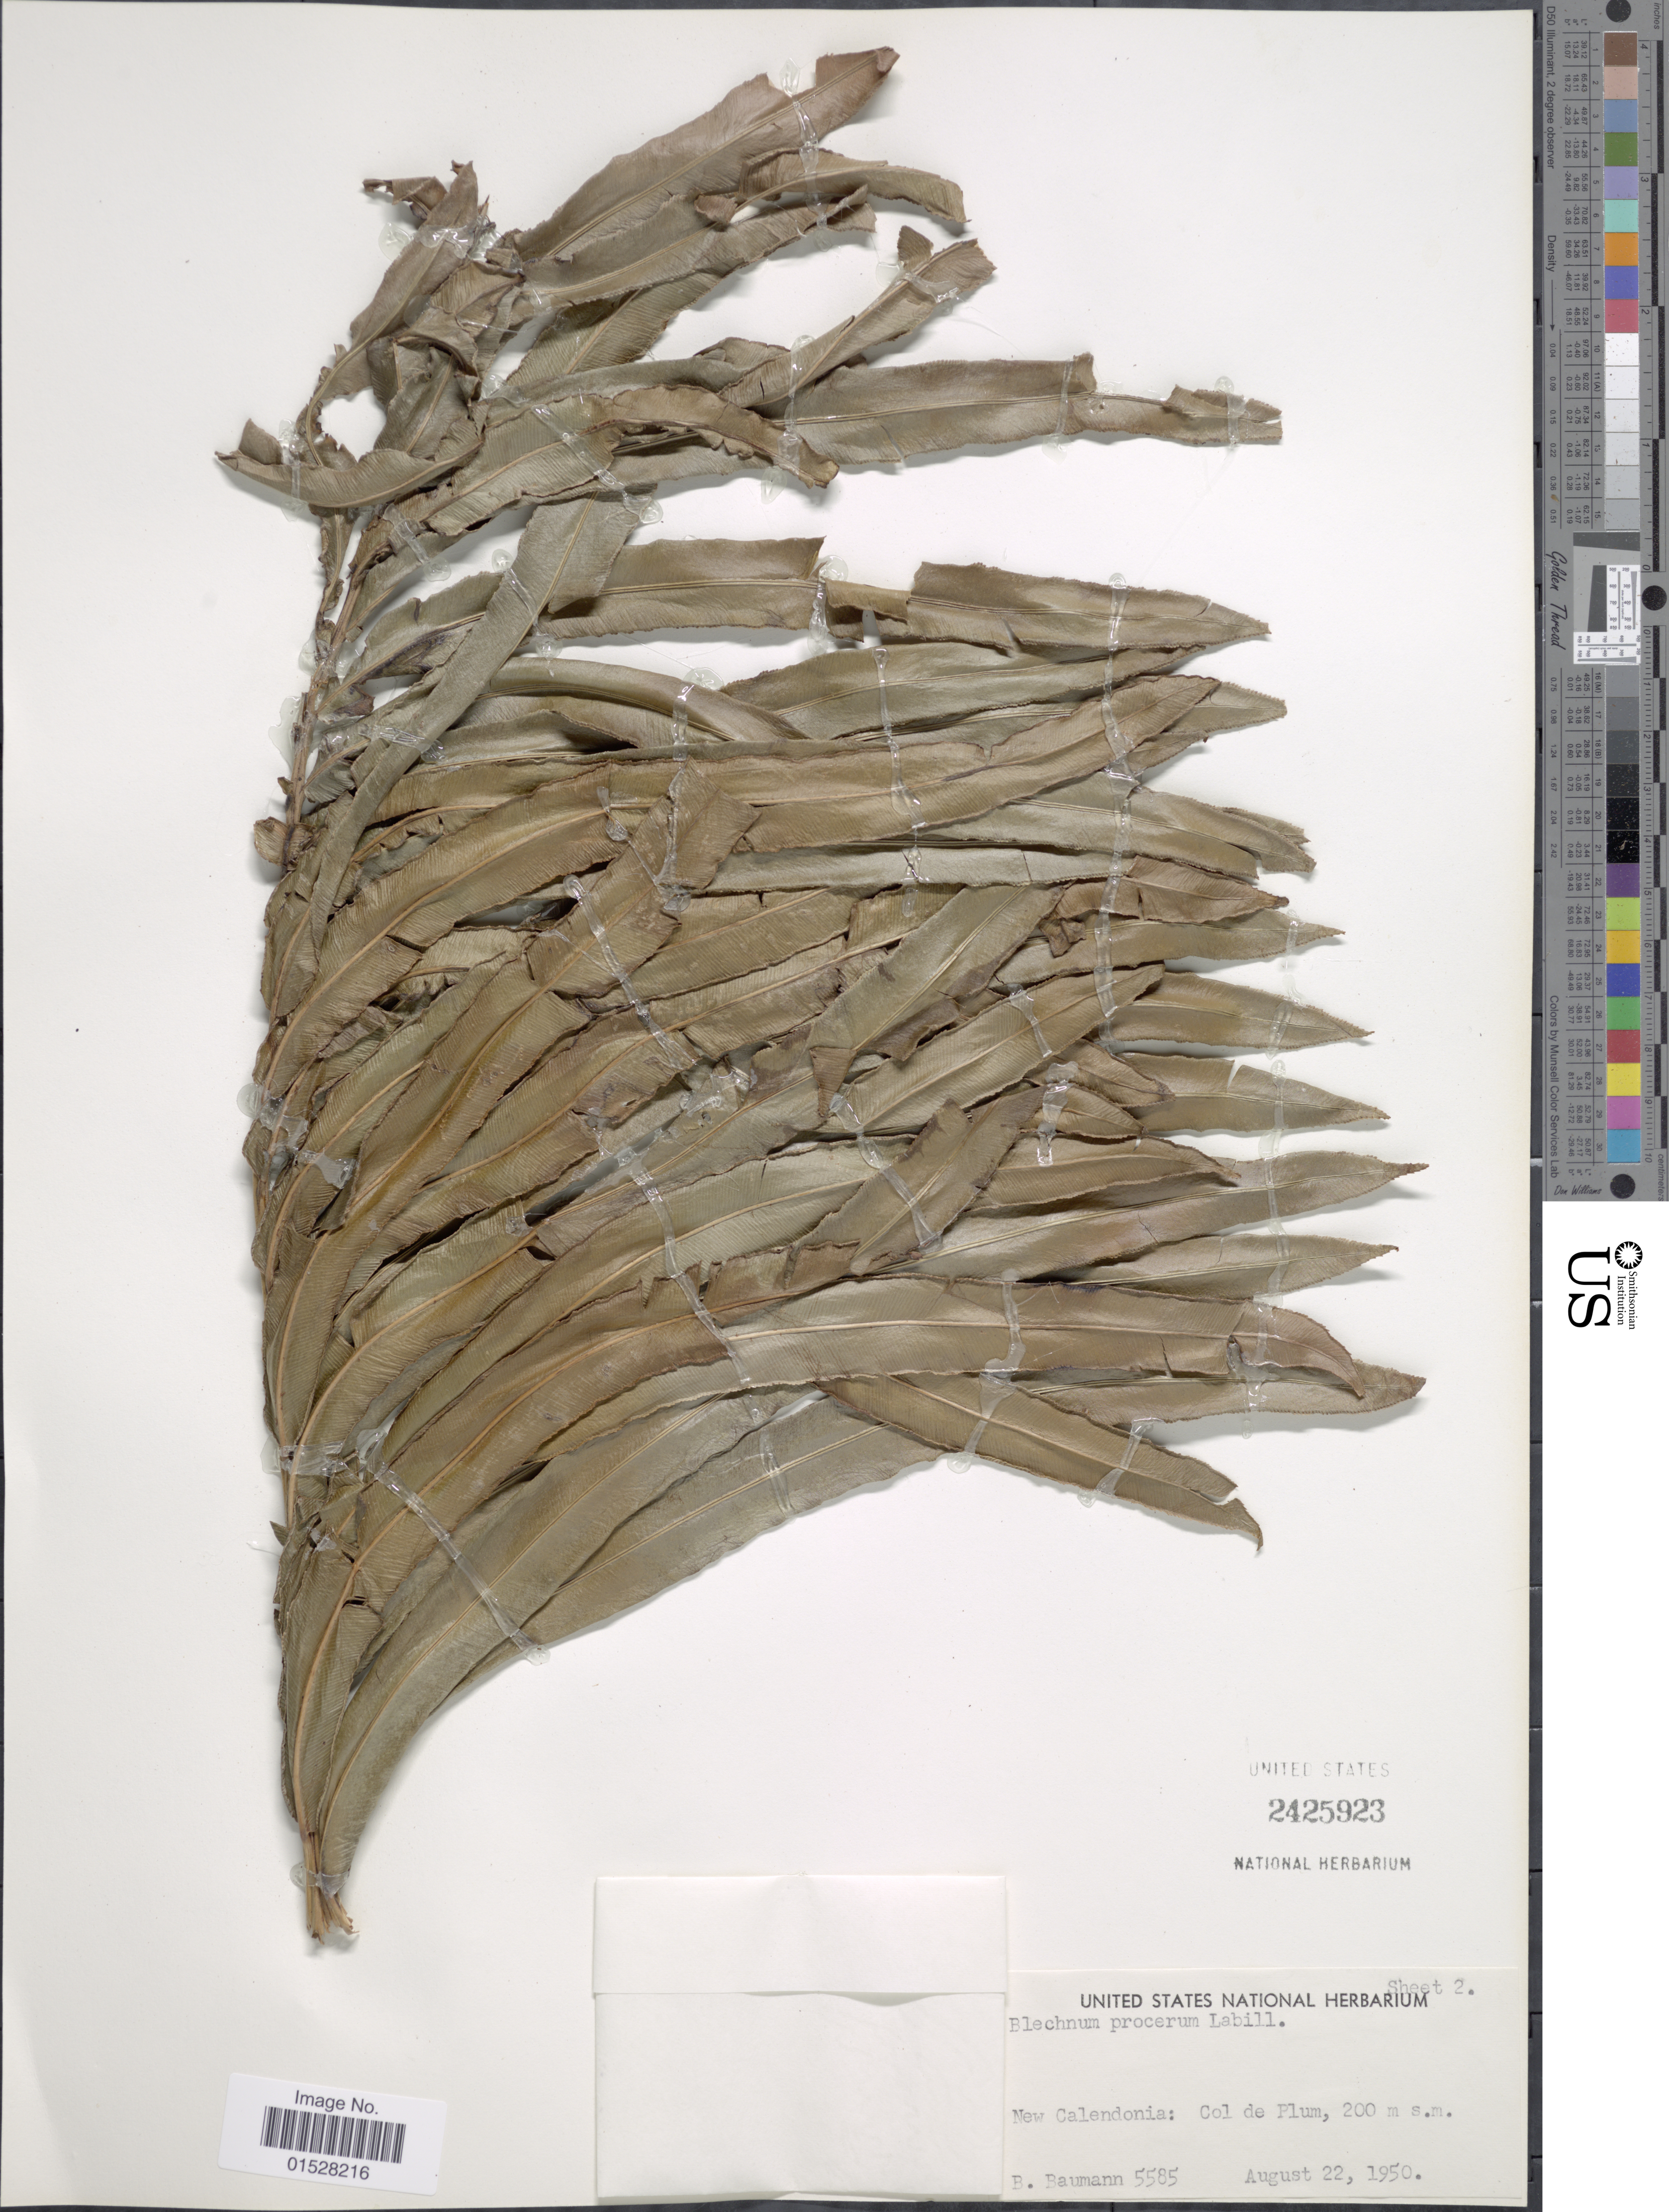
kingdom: Plantae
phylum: Tracheophyta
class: Polypodiopsida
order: Polypodiales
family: Blechnaceae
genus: Blechnum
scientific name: Blechnum subcordatum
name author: (E. Fourn.) Brownlie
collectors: B. Baumann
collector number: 5585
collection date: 1950-08-22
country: New Caledonia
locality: Col de Plum.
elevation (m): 200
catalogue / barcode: US 2425923